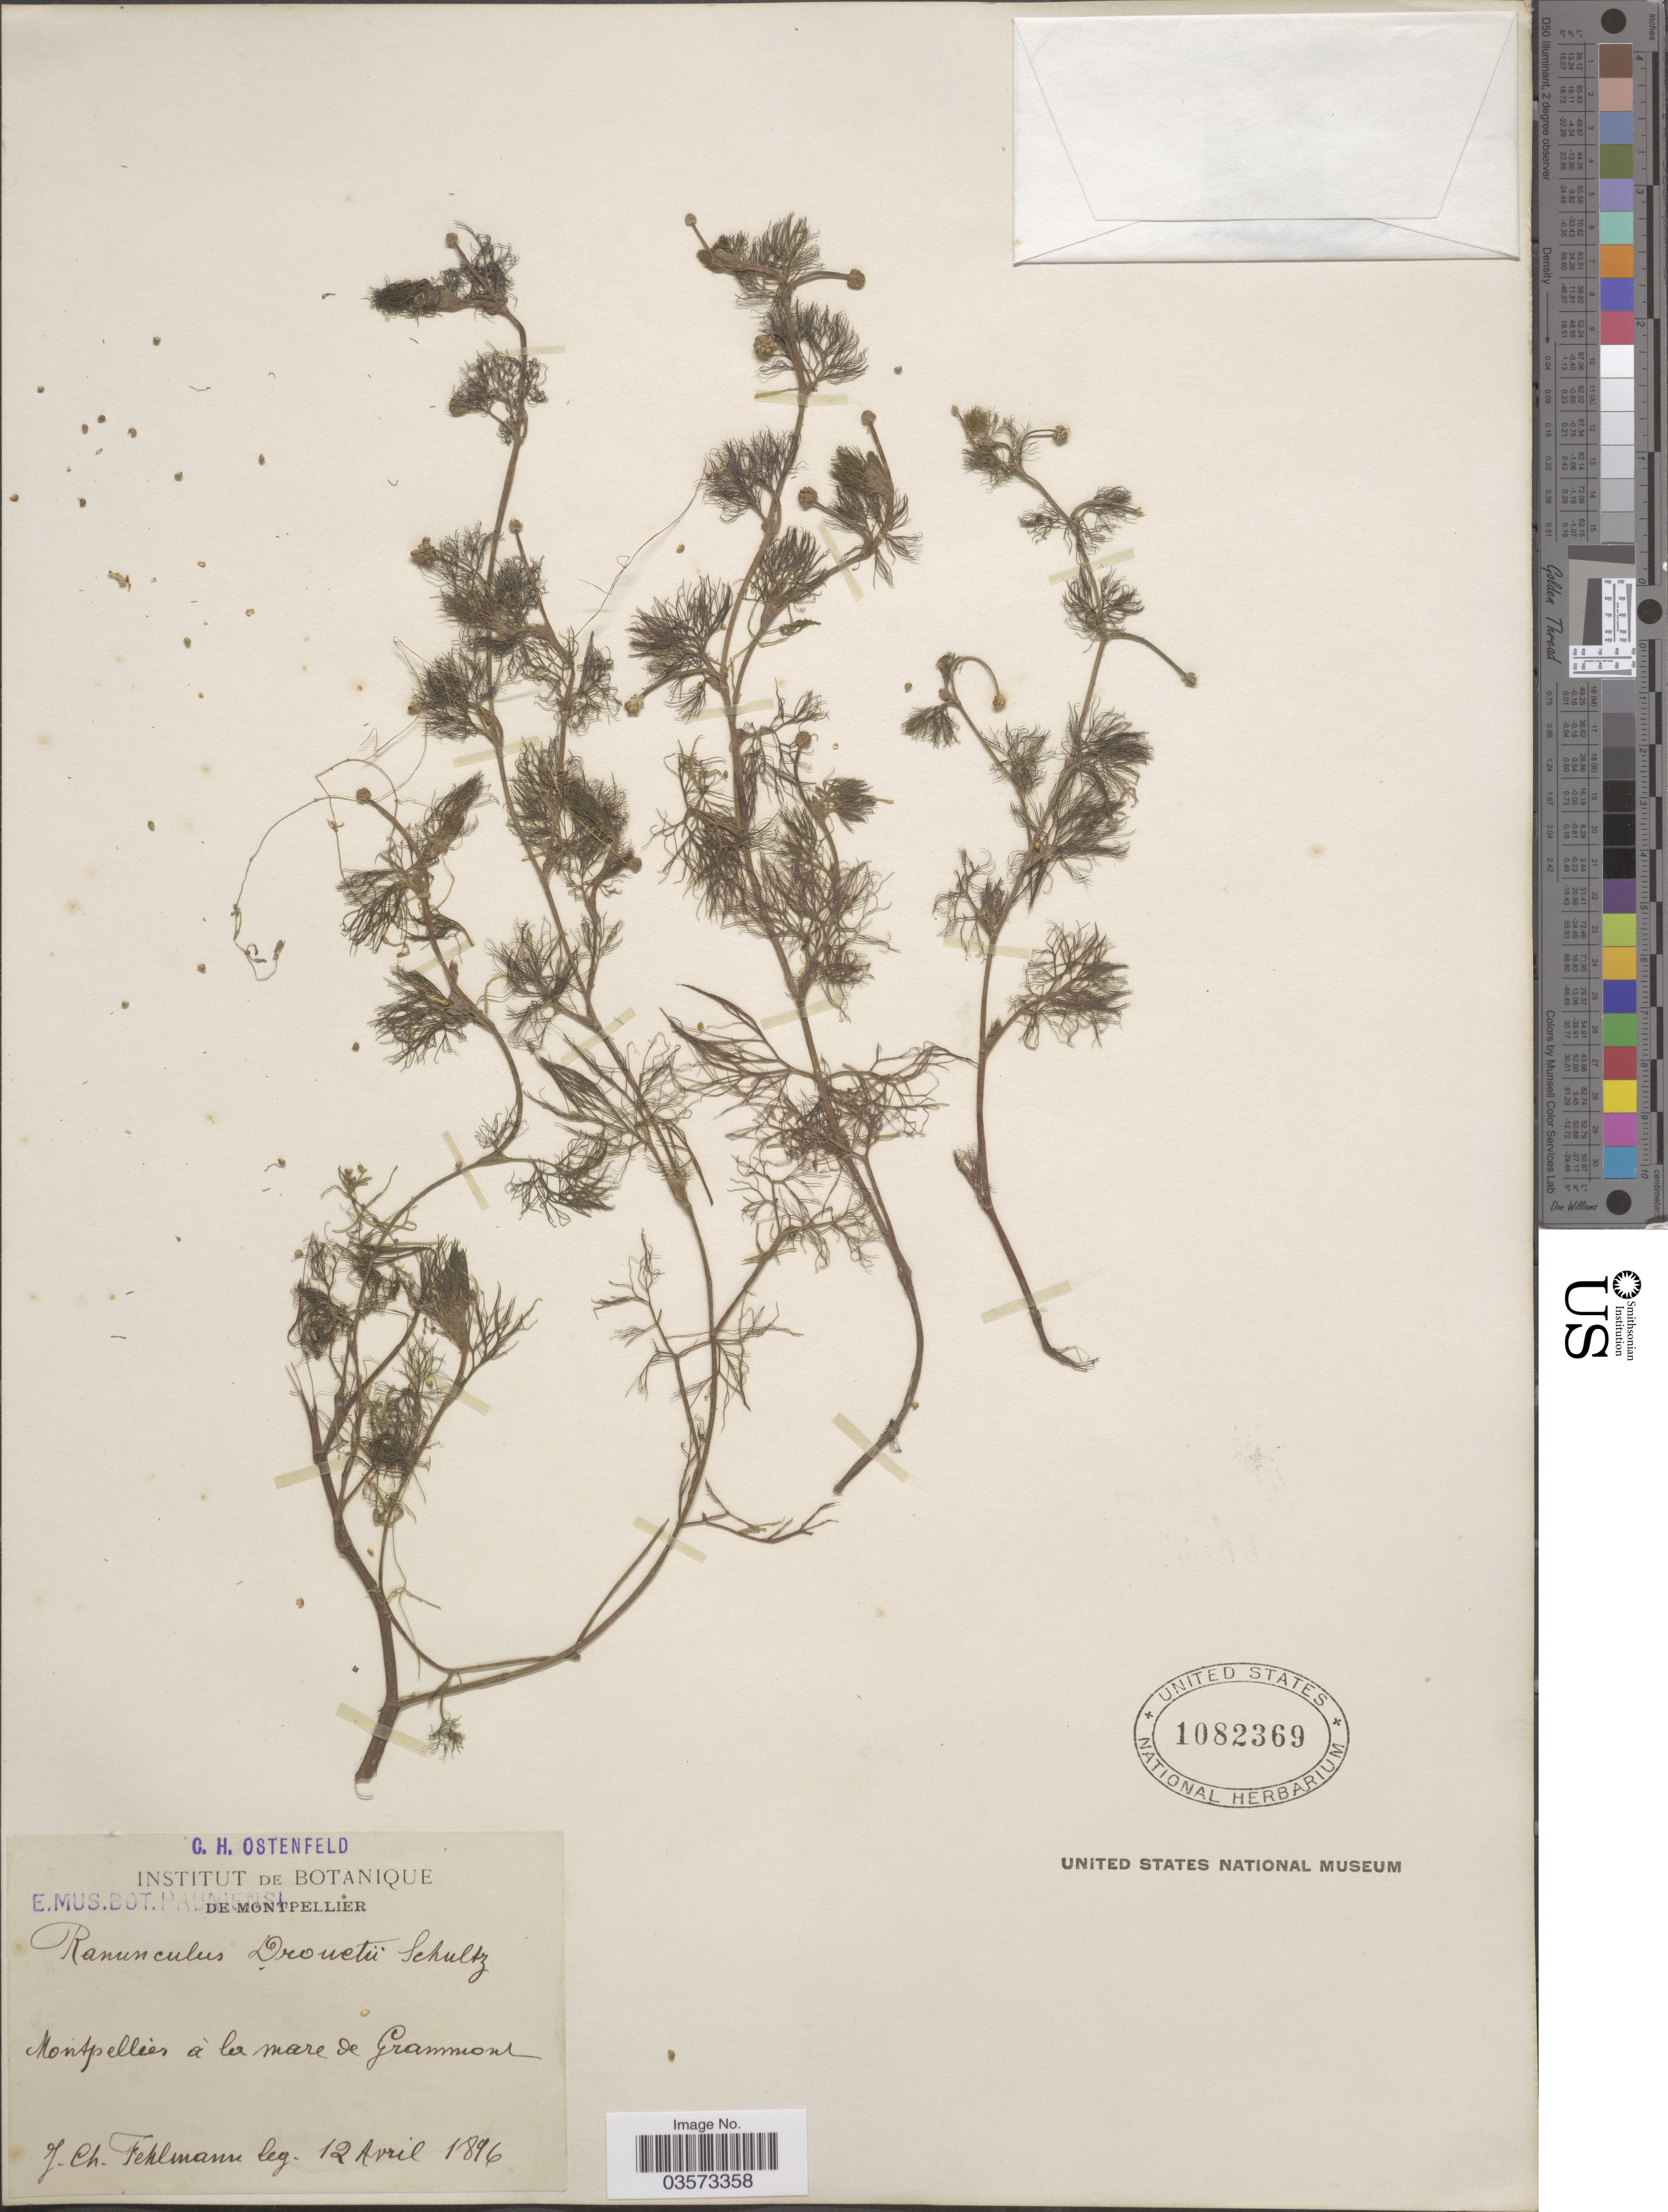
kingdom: Plantae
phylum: Tracheophyta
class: Magnoliopsida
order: Ranunculales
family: Ranunculaceae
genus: Ranunculus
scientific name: Ranunculus trichophyllus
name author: Chaix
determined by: Strong, Mark T., (BOT), Smithsonian Institution - National Museum of Natural History (UNITED STATES)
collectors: J. Fehlmann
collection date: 1896-04-12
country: France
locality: Montpellier á la mare de Grammont.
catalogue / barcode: US 1082369